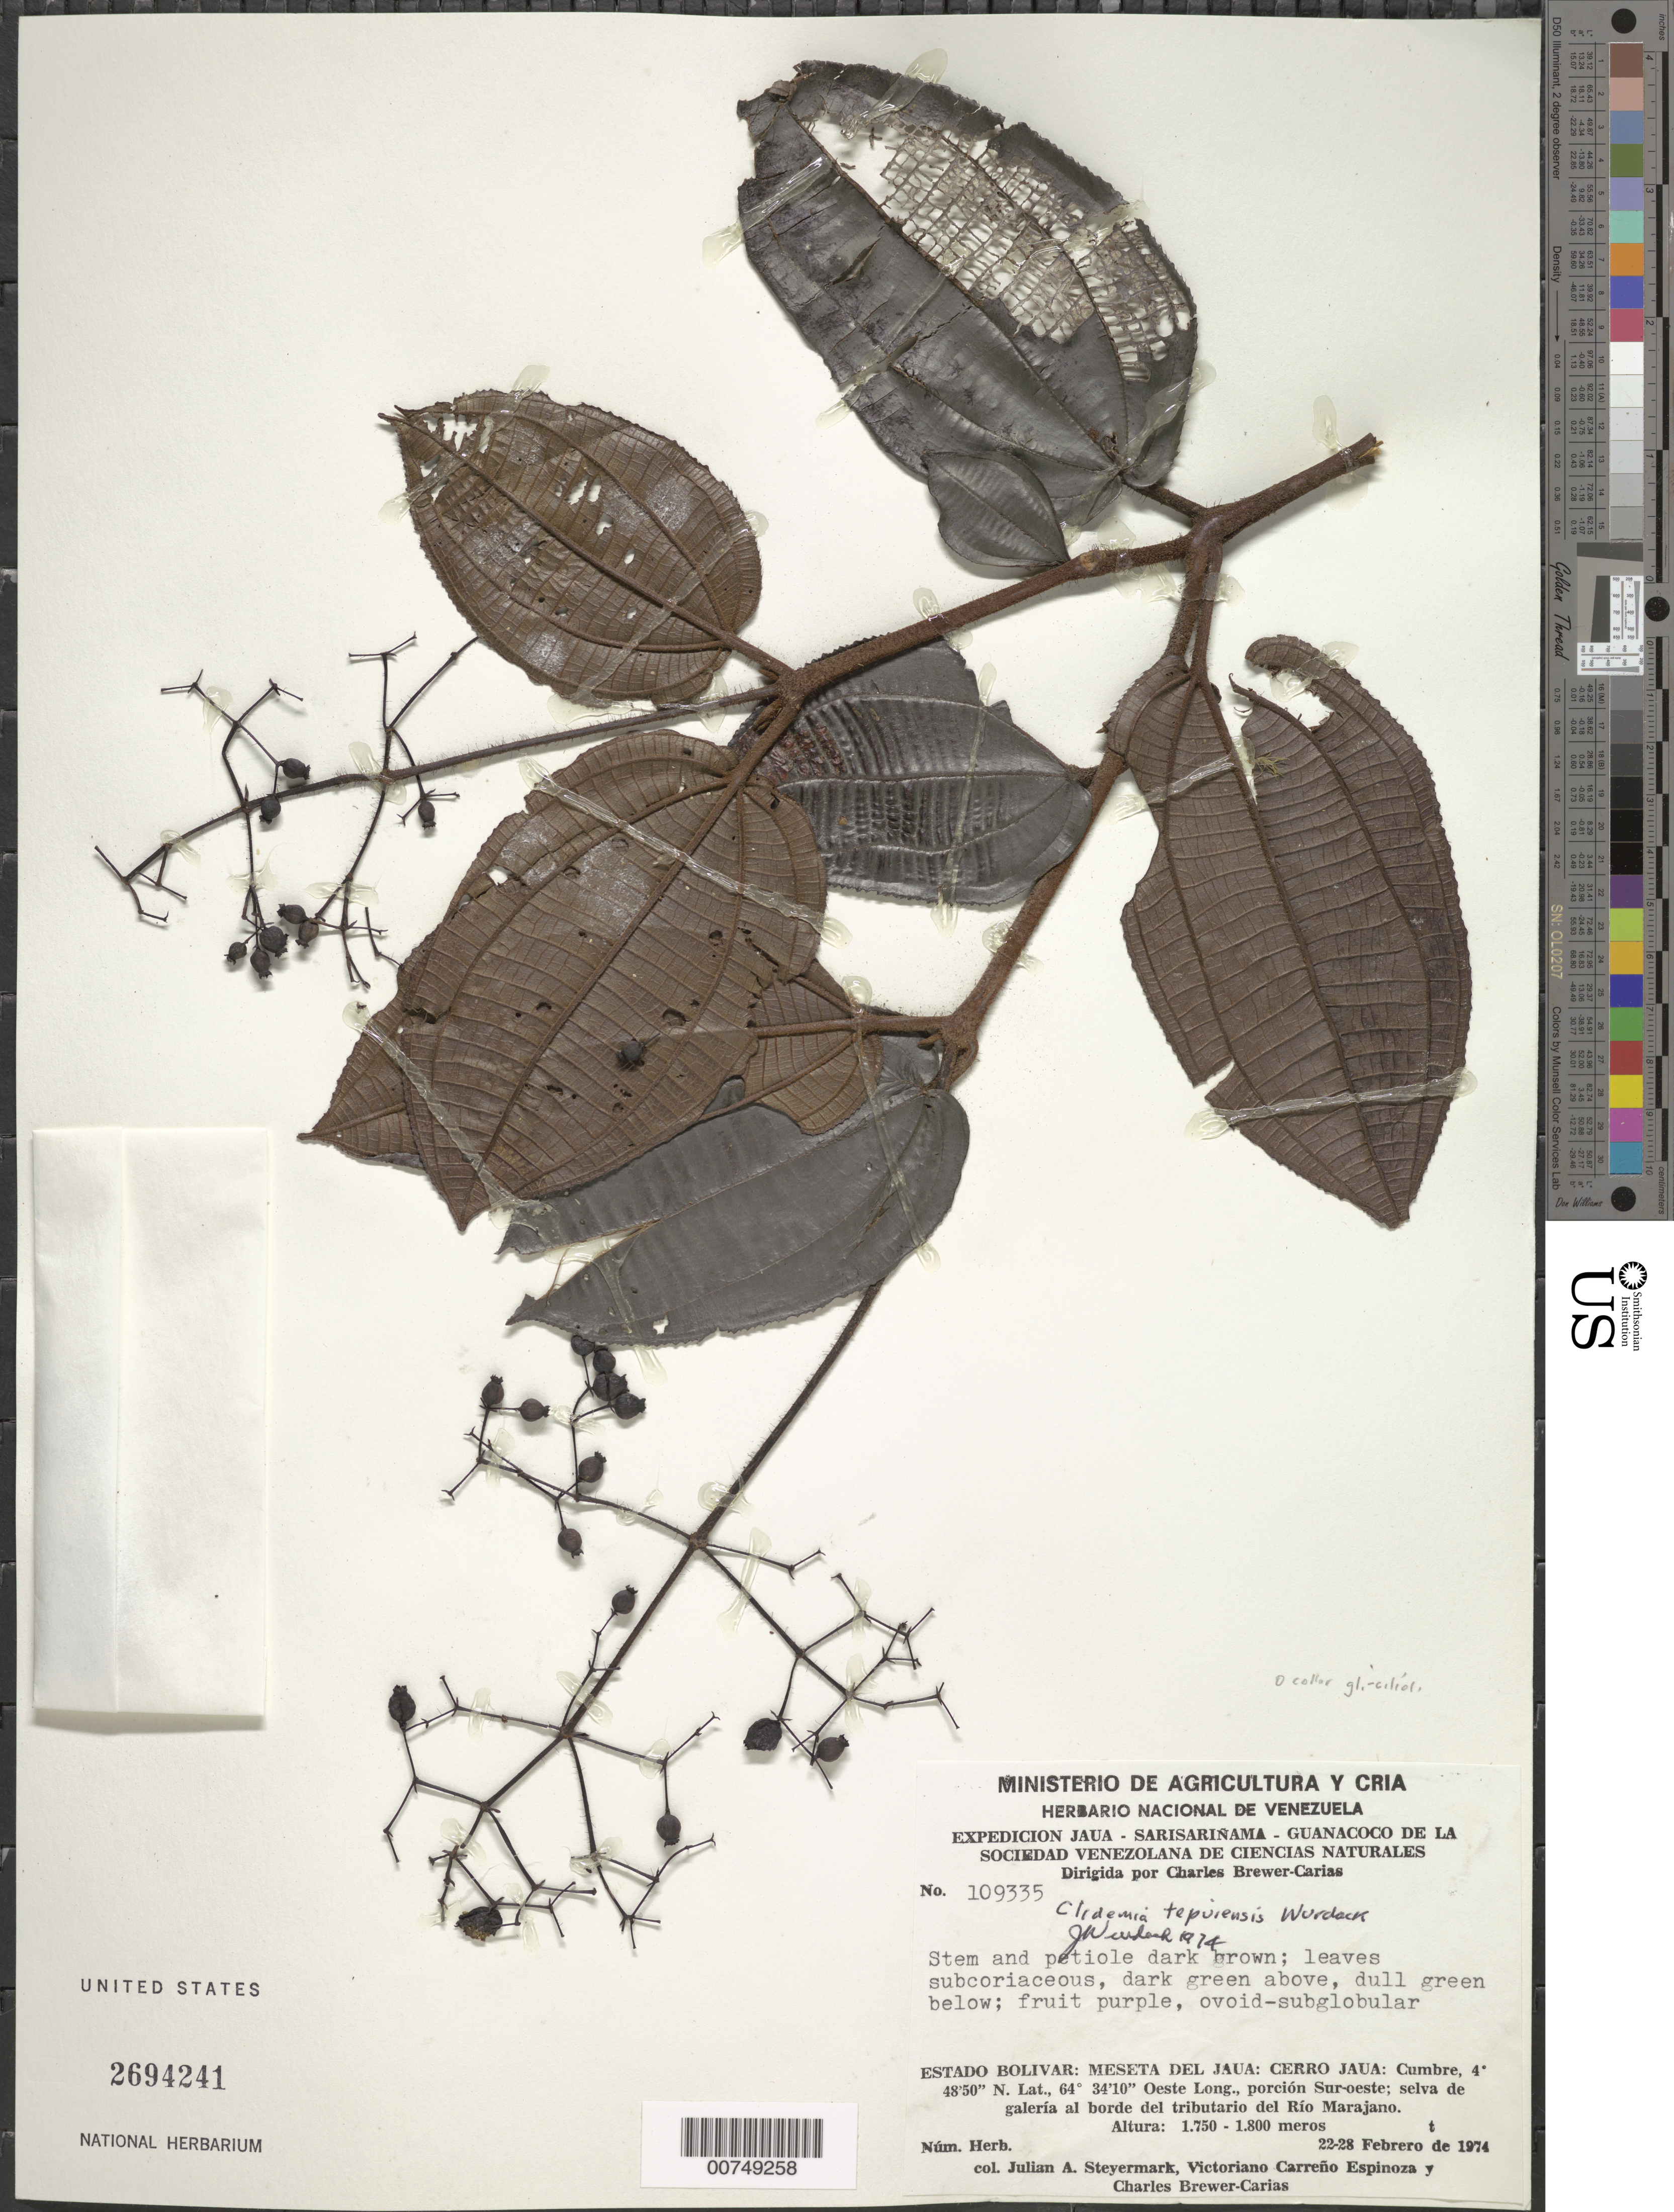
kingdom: Plantae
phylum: Tracheophyta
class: Magnoliopsida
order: Myrtales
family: Melastomataceae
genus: Clidemia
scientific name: Clidemia tepuiensis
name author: Wurdack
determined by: Wurdack, John J., (US), US (UNITED STATES)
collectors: J. Steyermark, V. Carreño E. & C. Brewer-Carias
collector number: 109335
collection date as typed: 22-Feb-74 to 28-Feb-74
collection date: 1974-02-22/1974-02-28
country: Venezuela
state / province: Bolívar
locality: Meseta del Jaua: Cerro Jaua, Río Marajano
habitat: Selva de galeria al borde del tributario del rio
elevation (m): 1750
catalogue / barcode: US 2694241